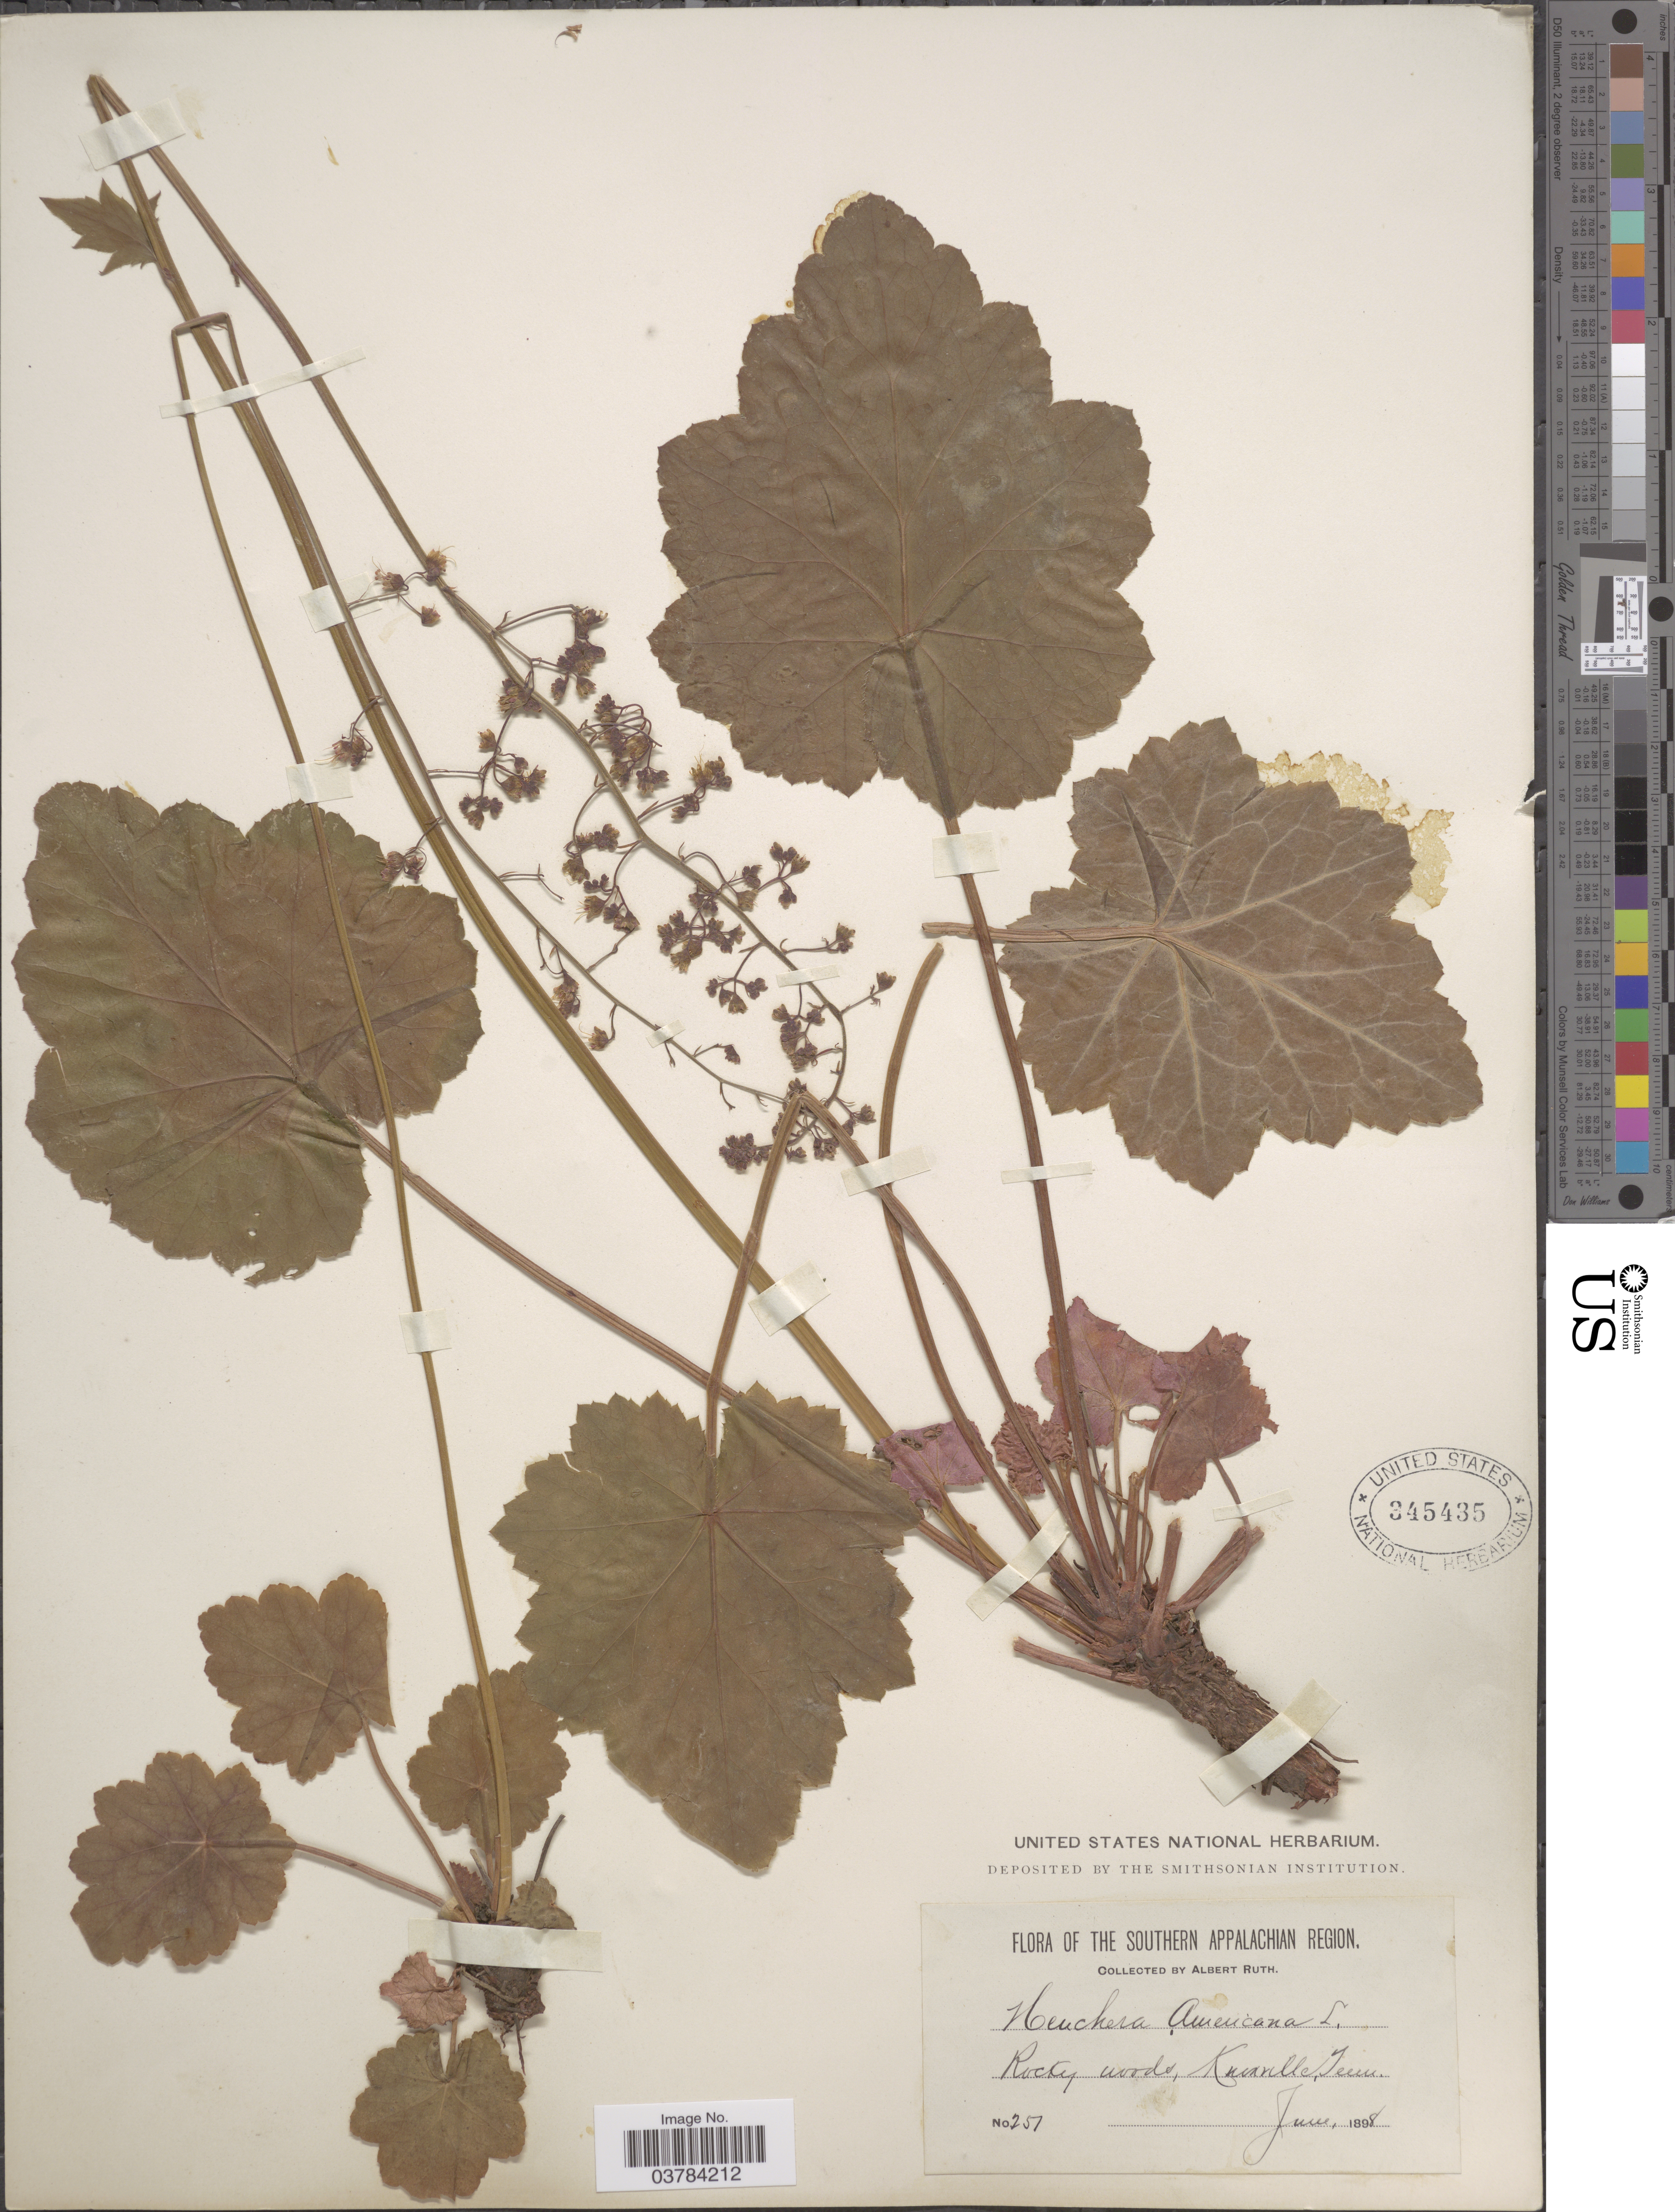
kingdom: Plantae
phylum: Tracheophyta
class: Magnoliopsida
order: Saxifragales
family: Saxifragaceae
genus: Heuchera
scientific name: Heuchera americana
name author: L.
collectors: A. Ruth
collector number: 251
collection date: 1898-06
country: Algeria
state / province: Batna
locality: Rocky woods, Knoxville.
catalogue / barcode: US 345435